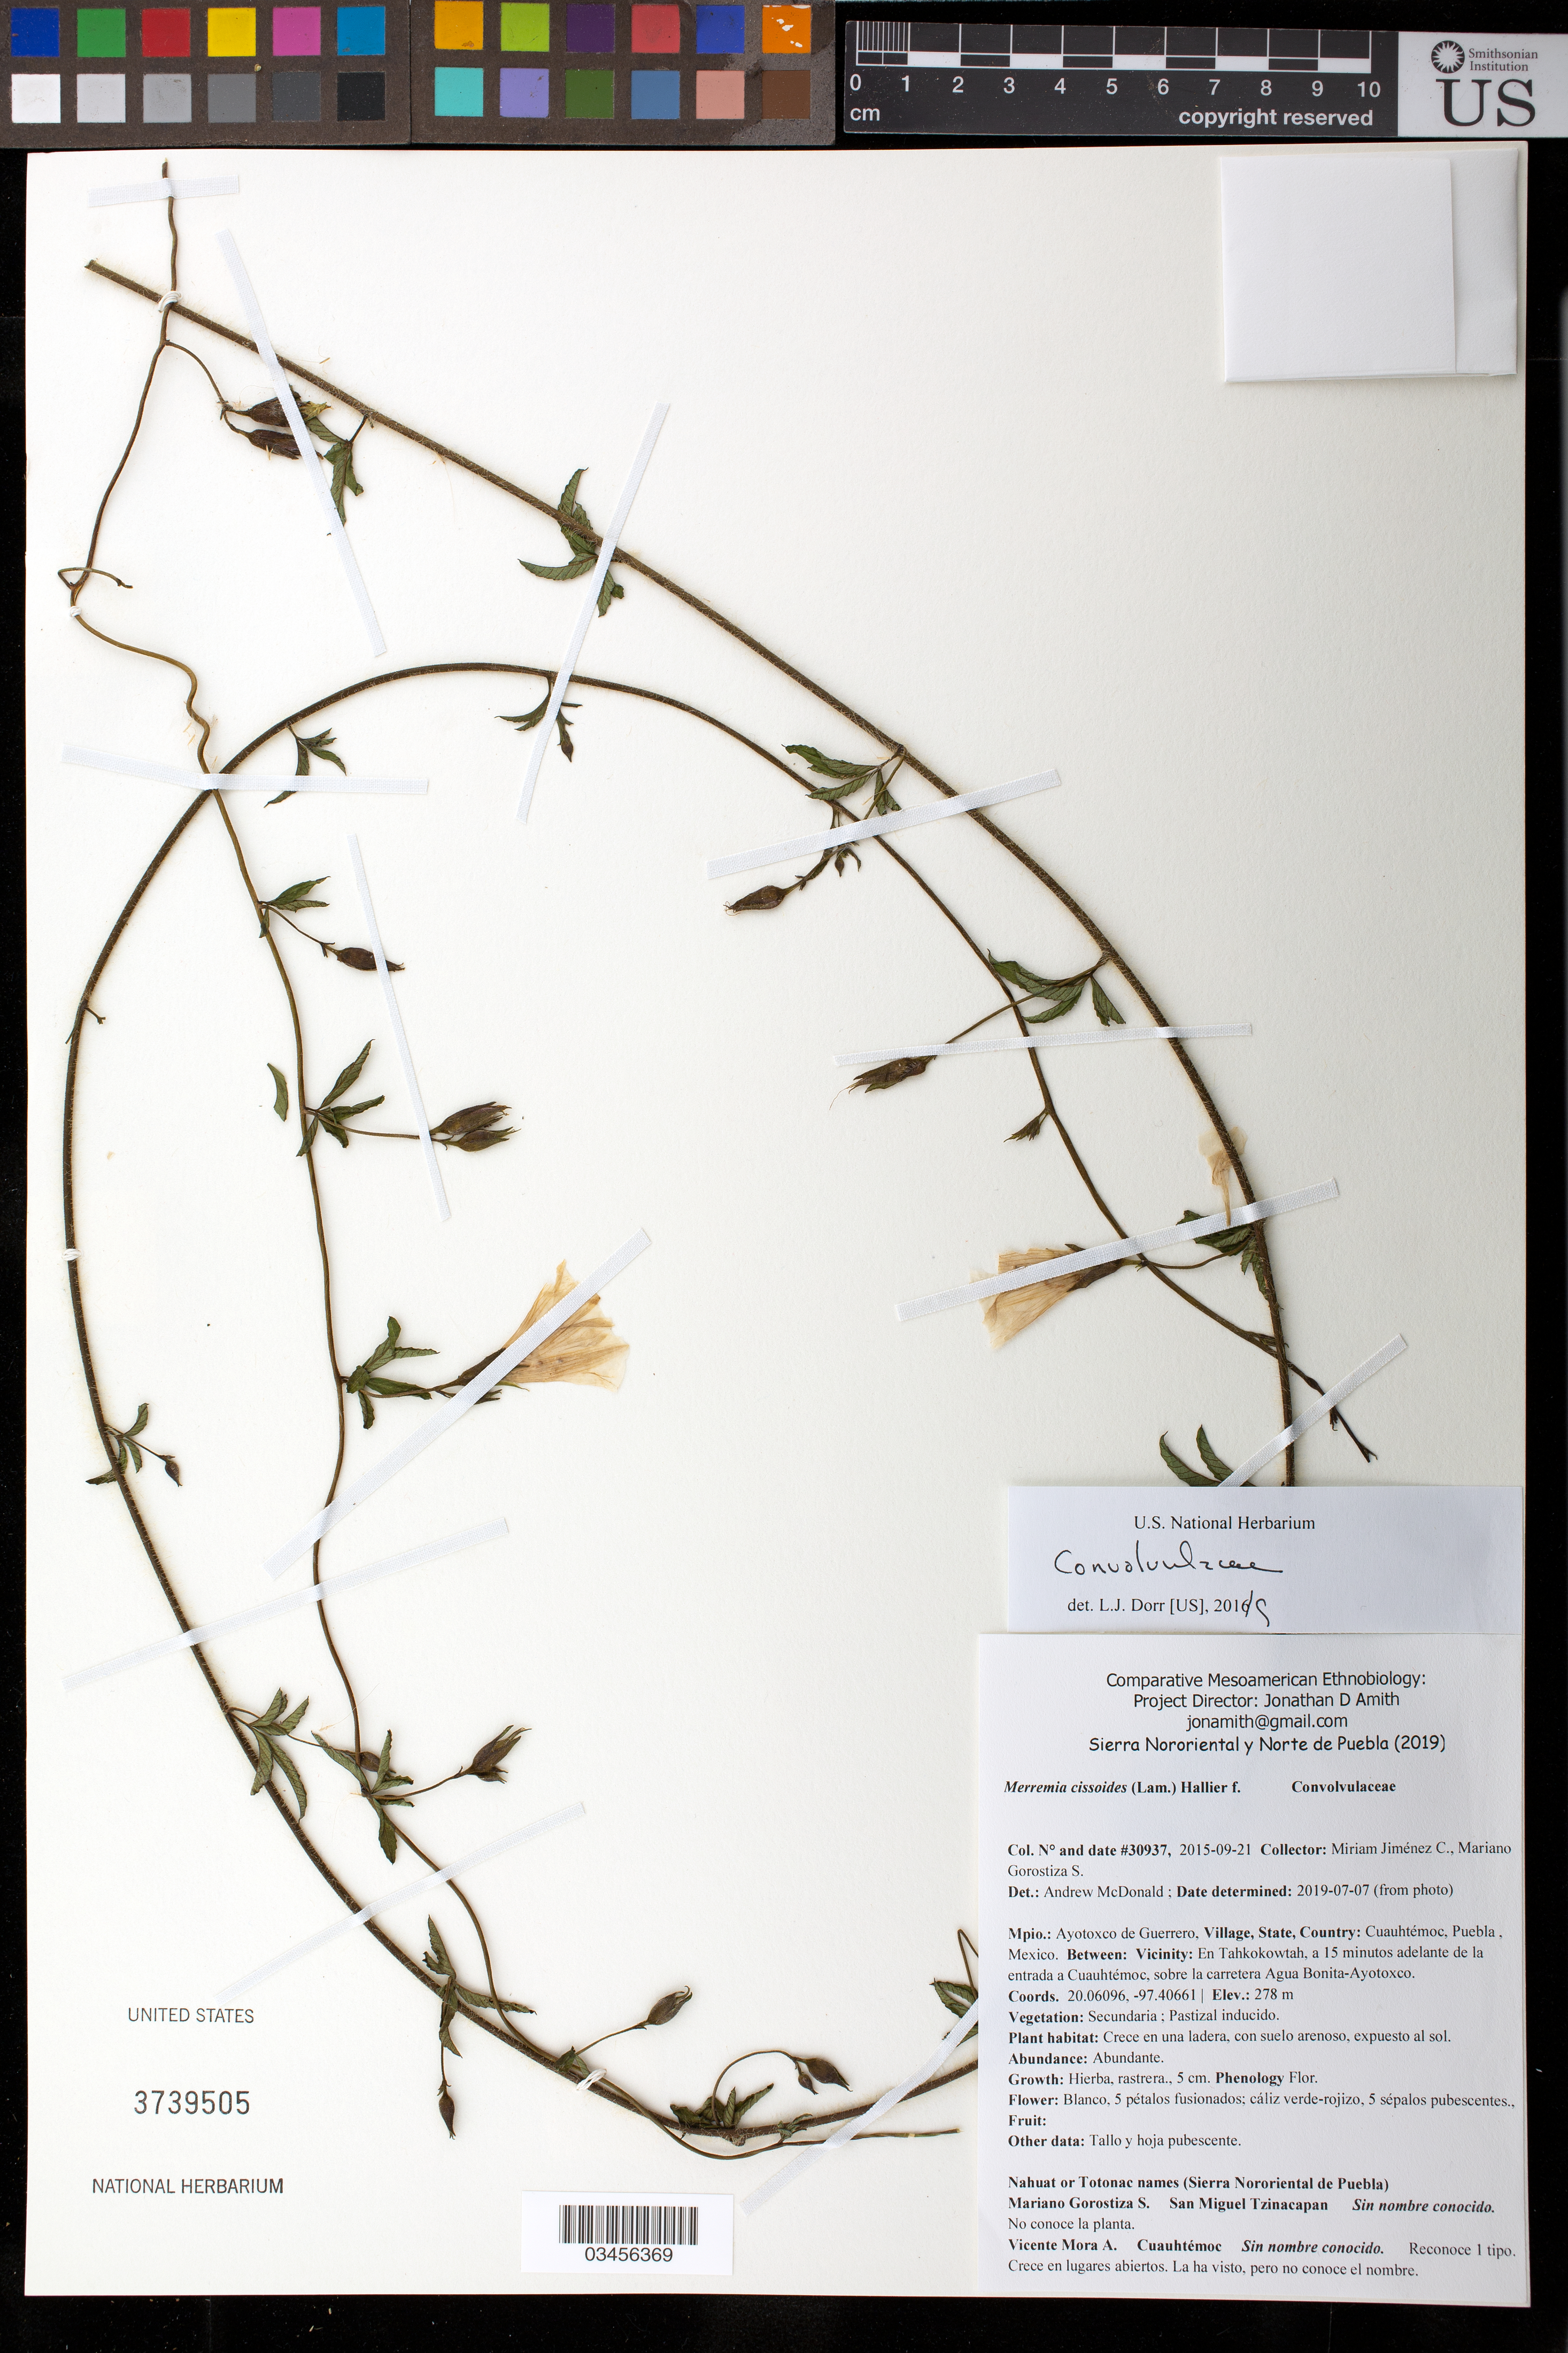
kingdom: Plantae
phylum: Tracheophyta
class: Magnoliopsida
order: Solanales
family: Convolvulaceae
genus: Merremia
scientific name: Merremia cissoides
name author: (Lam.) Hallier f.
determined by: McDonald, A.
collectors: M. Jiménez Chimil & M. Gorostiza S.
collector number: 30937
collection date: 2015-09-21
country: México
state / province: Puebla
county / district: Ayotoxco de Guerrero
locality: PUEBLO: Cuauhtémoc; LOCALIDAD EXACTA: En Tahkokowtah, a 15 minutos adelante de la entrada a Cuauhtémoc, sobre la carretera Agua Bonita-Ayotoxco.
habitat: Pastizal inducido | En una ladera, con suelo arenoso, expuesto al sol.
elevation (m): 278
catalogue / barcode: US 3739505